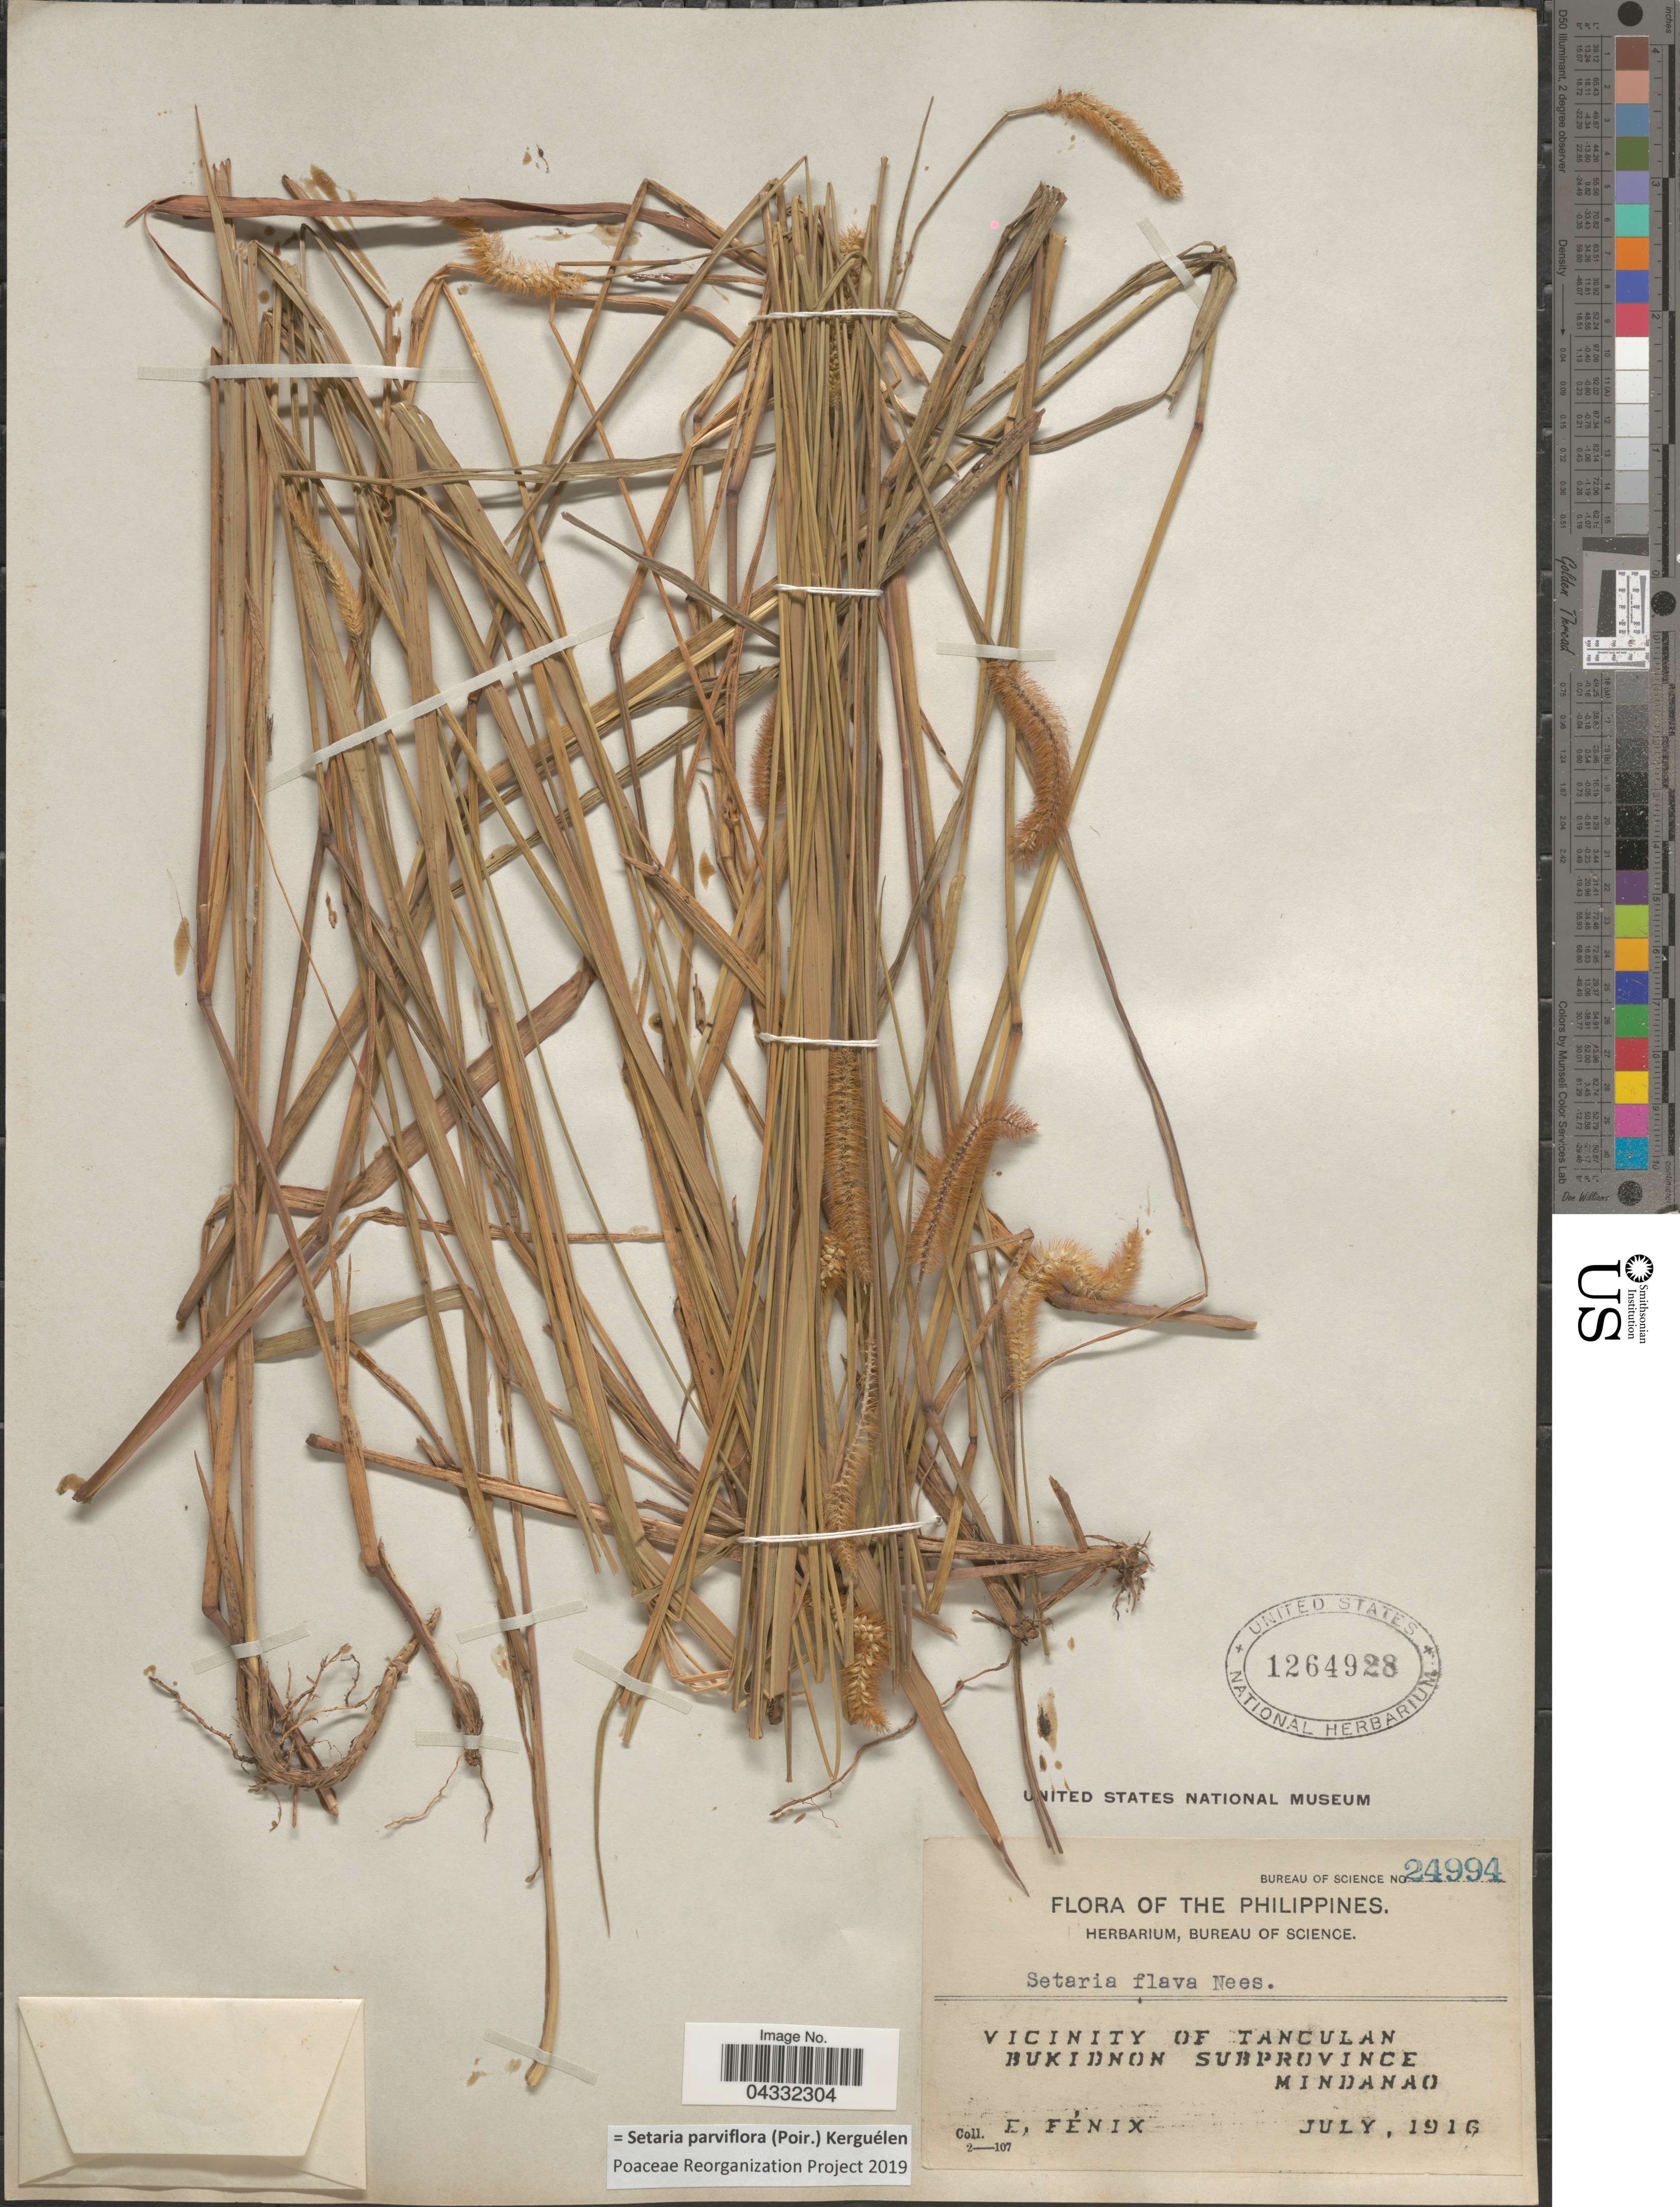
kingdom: Plantae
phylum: Tracheophyta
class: Liliopsida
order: Poales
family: Poaceae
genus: Setaria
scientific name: Setaria parviflora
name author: (Poir.) Kerguélen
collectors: E. Fénix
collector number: Bureau of Science 24994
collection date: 1916-07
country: Philippines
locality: Vicinity of Tanculan. Bukidnon Subprovince. Mindanao.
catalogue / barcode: US 1264928